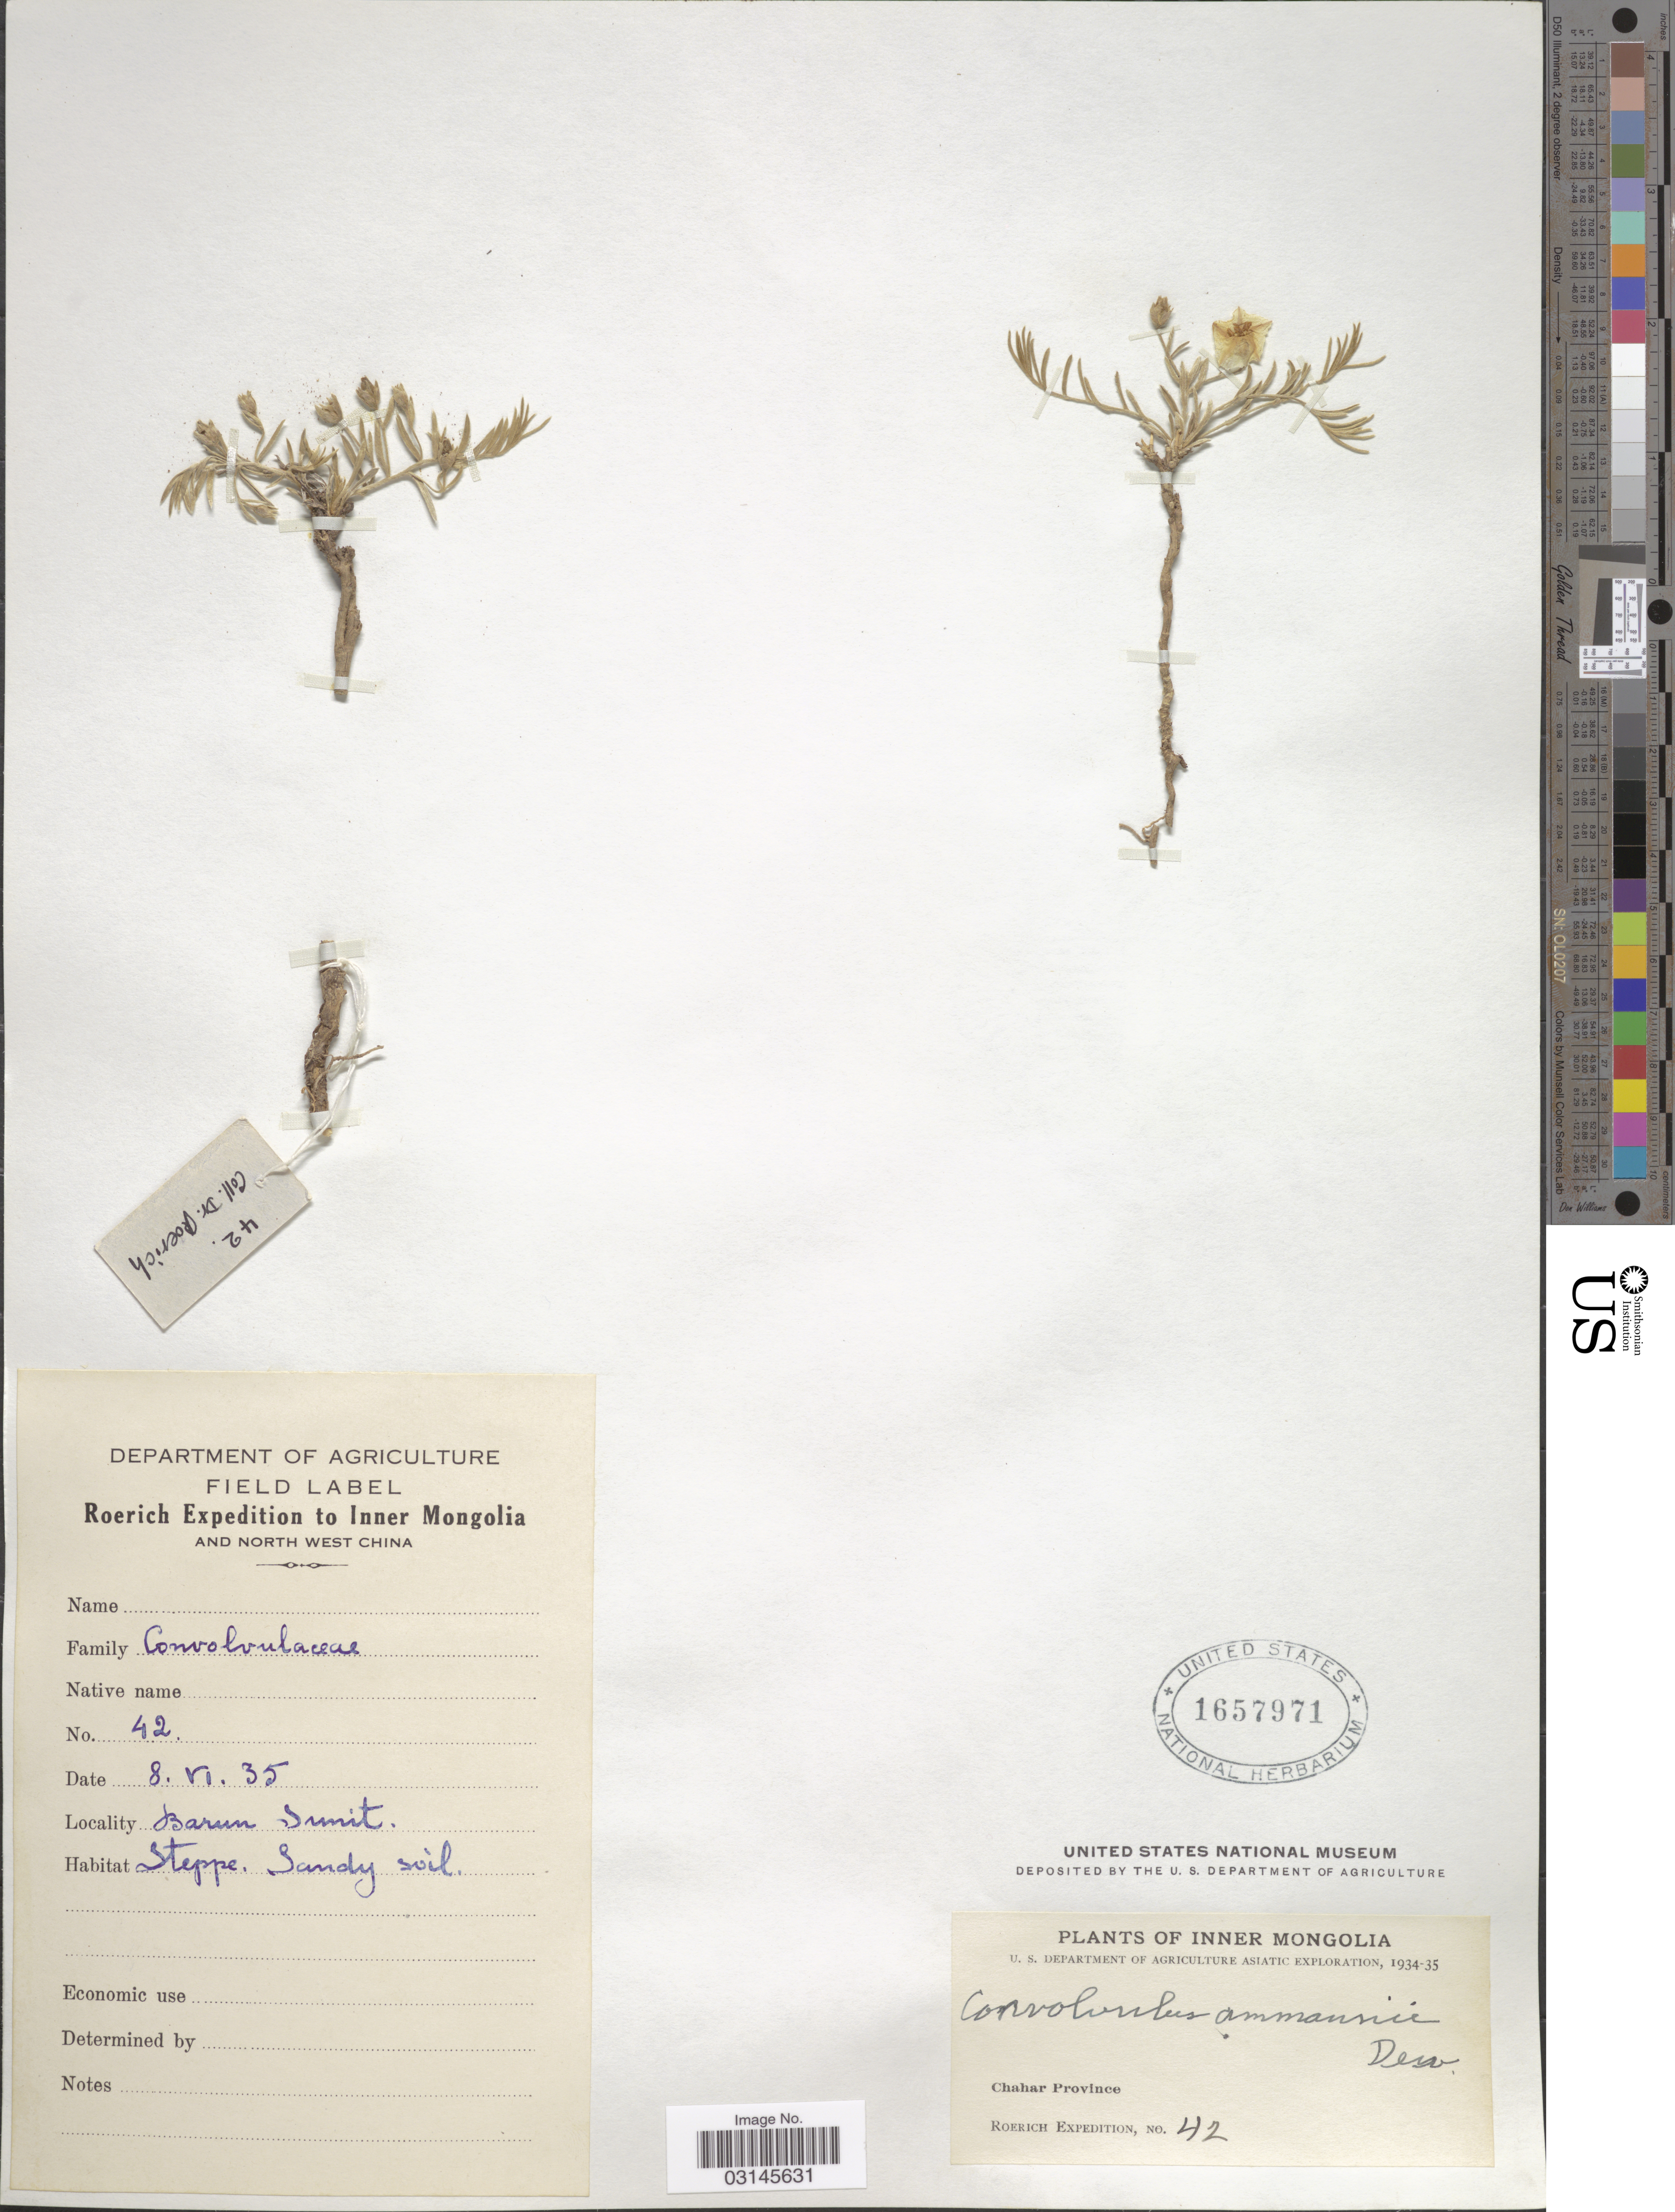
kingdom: Plantae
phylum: Tracheophyta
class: Magnoliopsida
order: Solanales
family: Convolvulaceae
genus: Convolvulus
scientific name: Convolvulus ammanii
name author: Desr.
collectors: -. Roerich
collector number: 42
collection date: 1935-06-08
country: China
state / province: Nei Monggol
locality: Inner Mongolia. Chahar Province. North West China. Barun Sunit.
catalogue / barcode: US 1657971